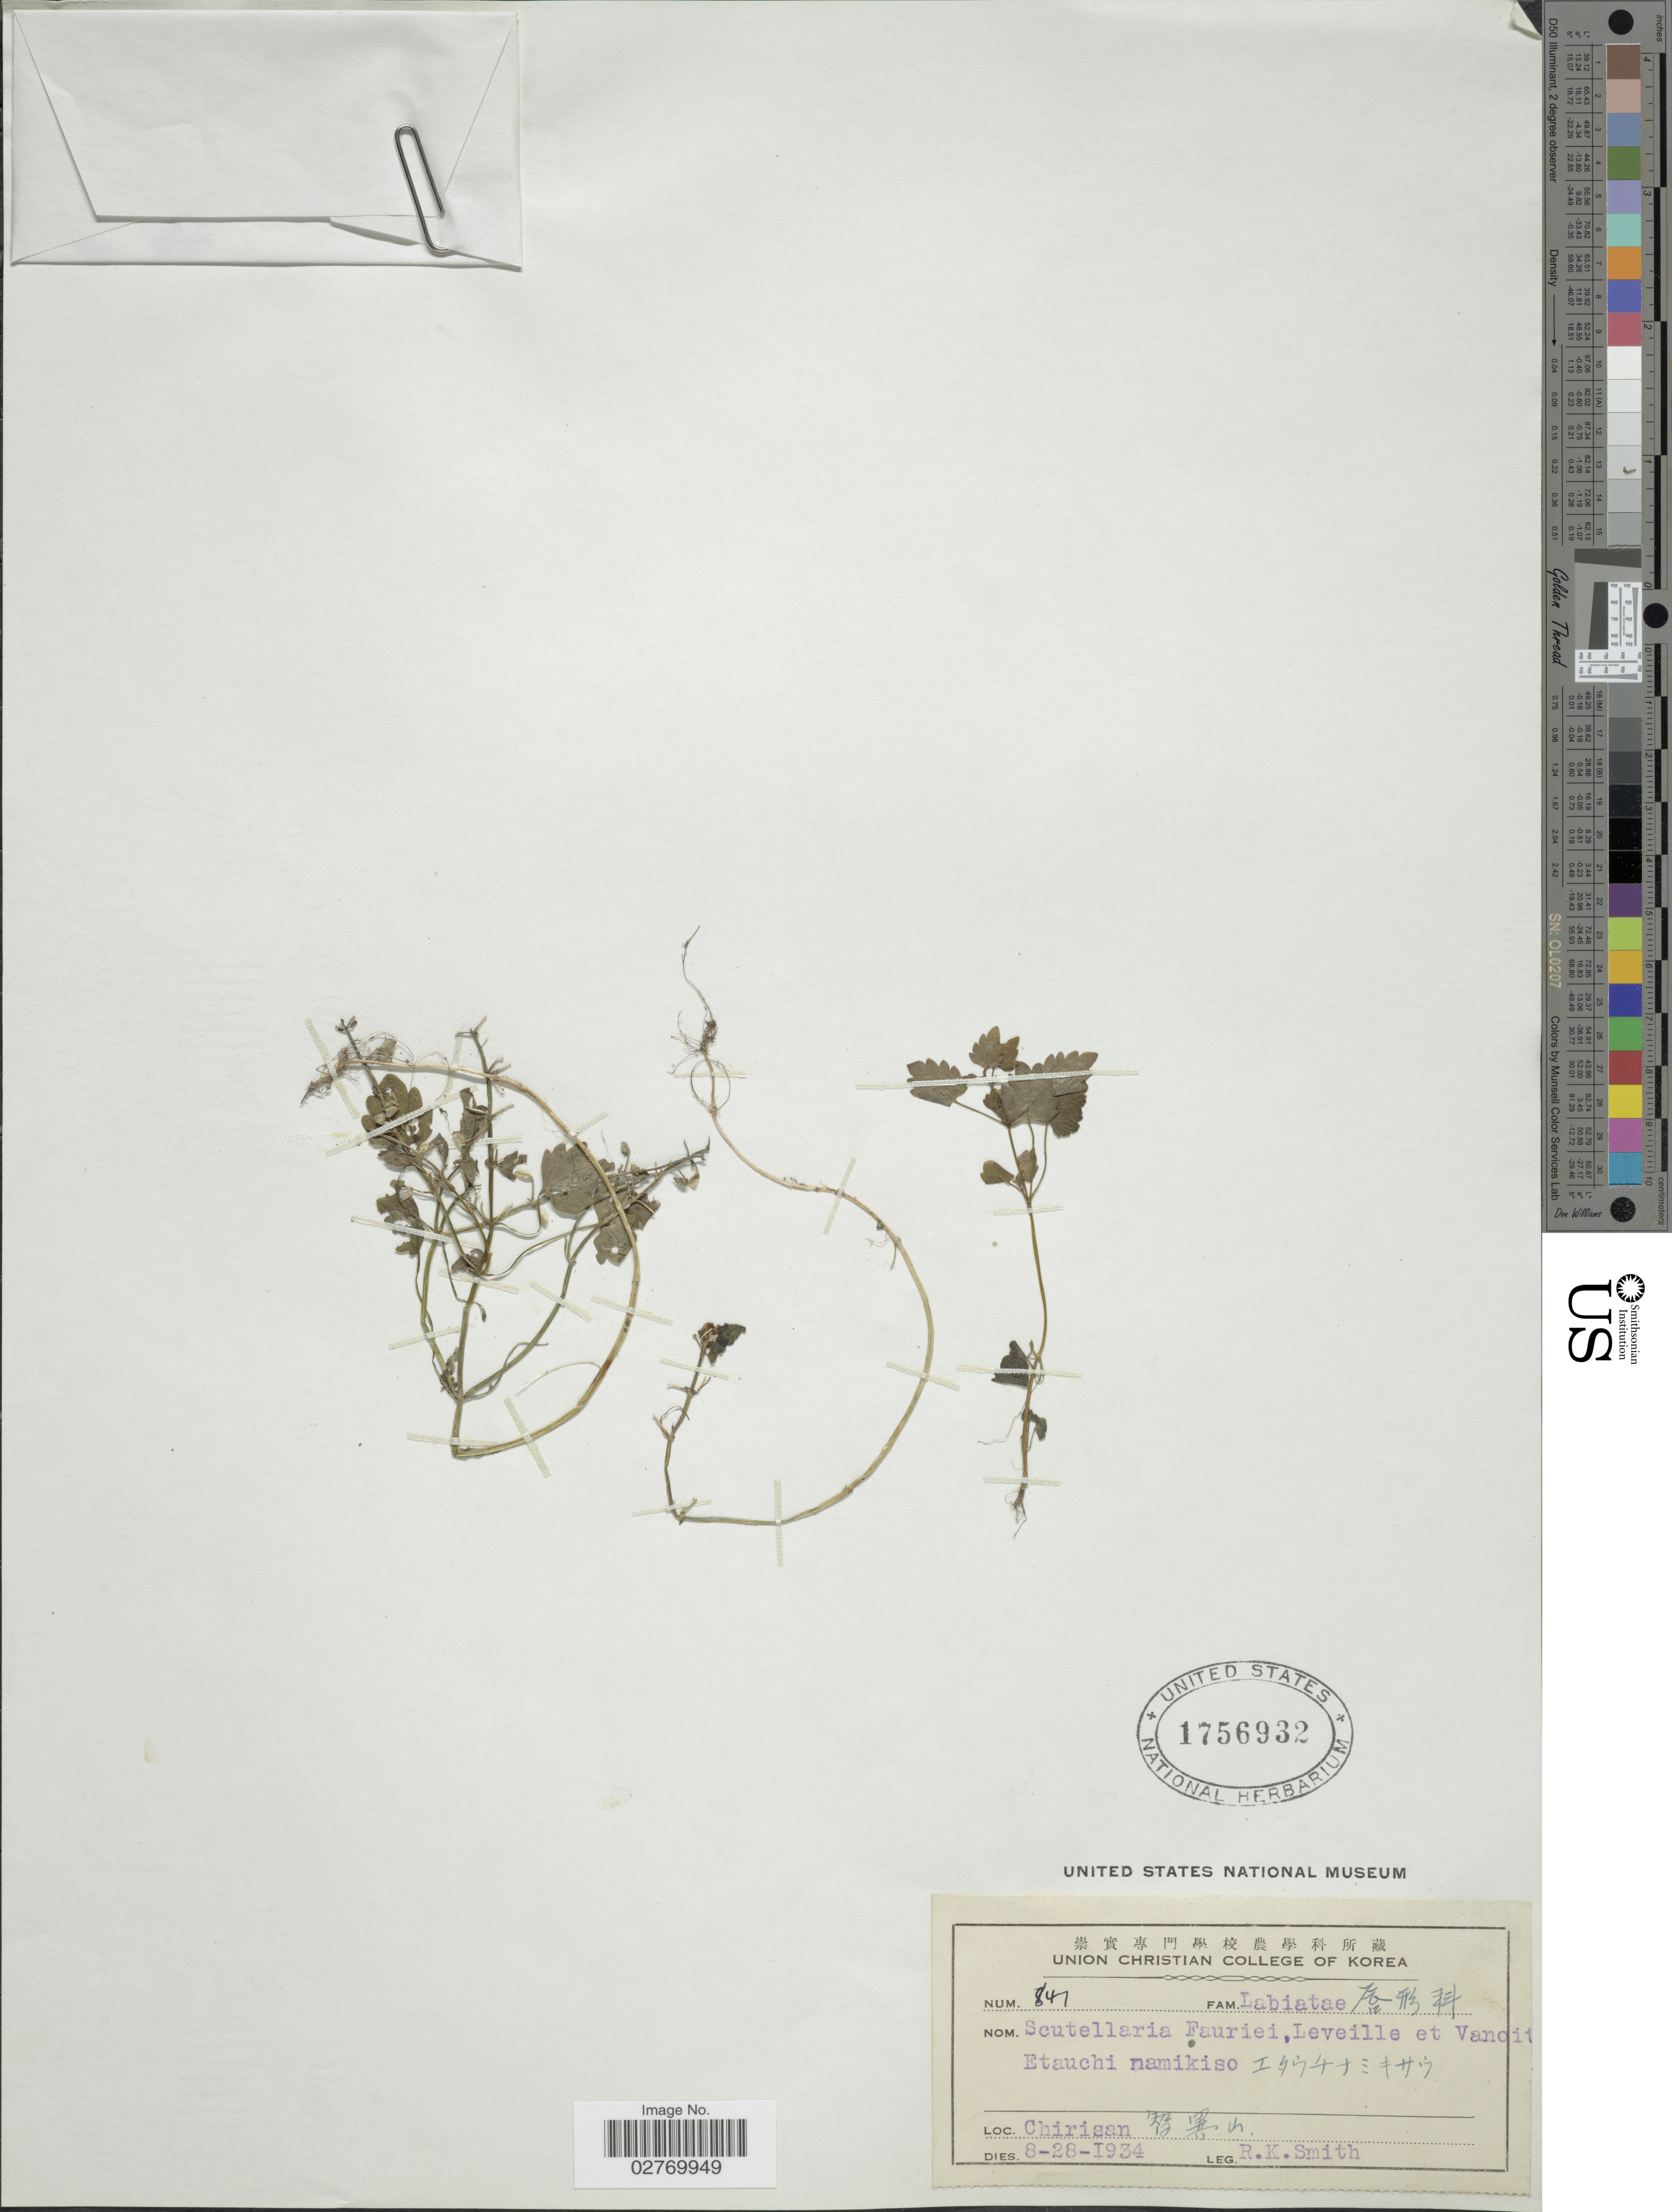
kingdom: Plantae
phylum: Tracheophyta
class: Magnoliopsida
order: Lamiales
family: Lamiaceae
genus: Scutellaria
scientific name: Scutellaria fauriei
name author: H. Lév. & Vaniot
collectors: R. Smith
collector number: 847*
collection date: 1934-08-28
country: South Korea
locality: Etauchi namikiso. Chirisan.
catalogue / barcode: US 1756932